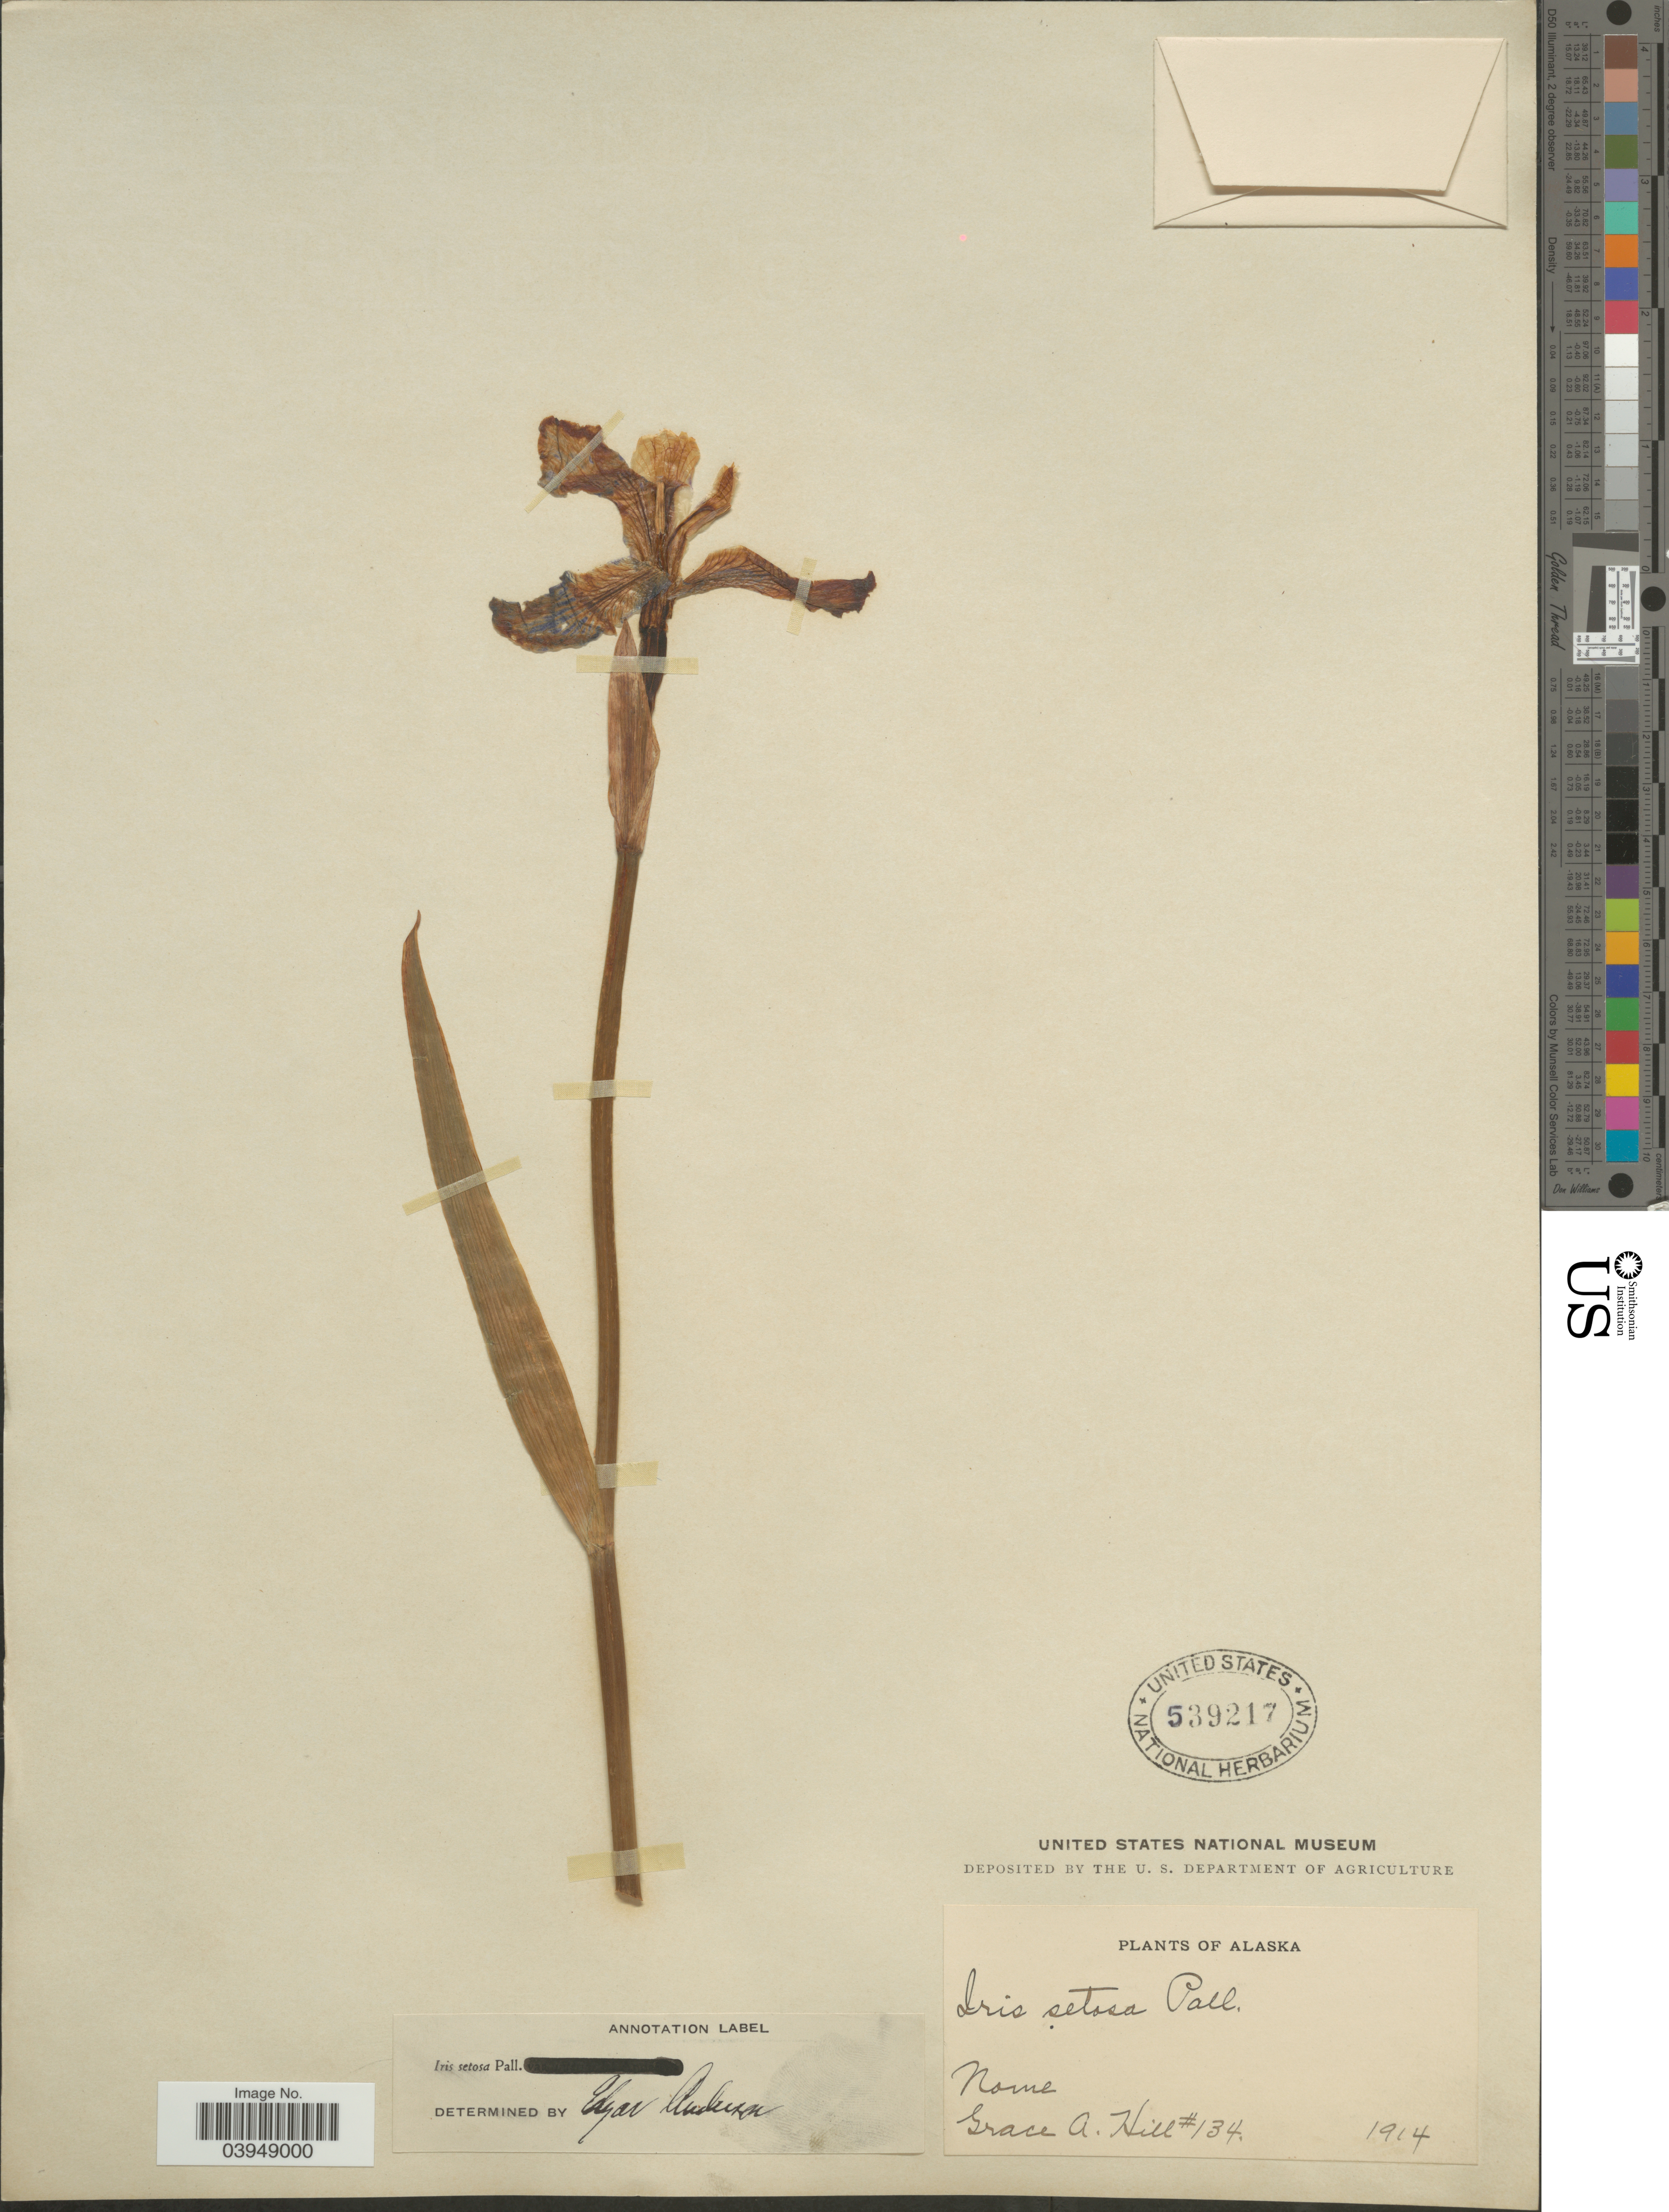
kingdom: Plantae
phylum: Tracheophyta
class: Liliopsida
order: Asparagales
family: Iridaceae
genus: Iris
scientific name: Iris setosa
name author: Pall. ex Link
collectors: G. A. Hill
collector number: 134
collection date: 1914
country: United States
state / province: Alaska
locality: Nome.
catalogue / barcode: US 539217